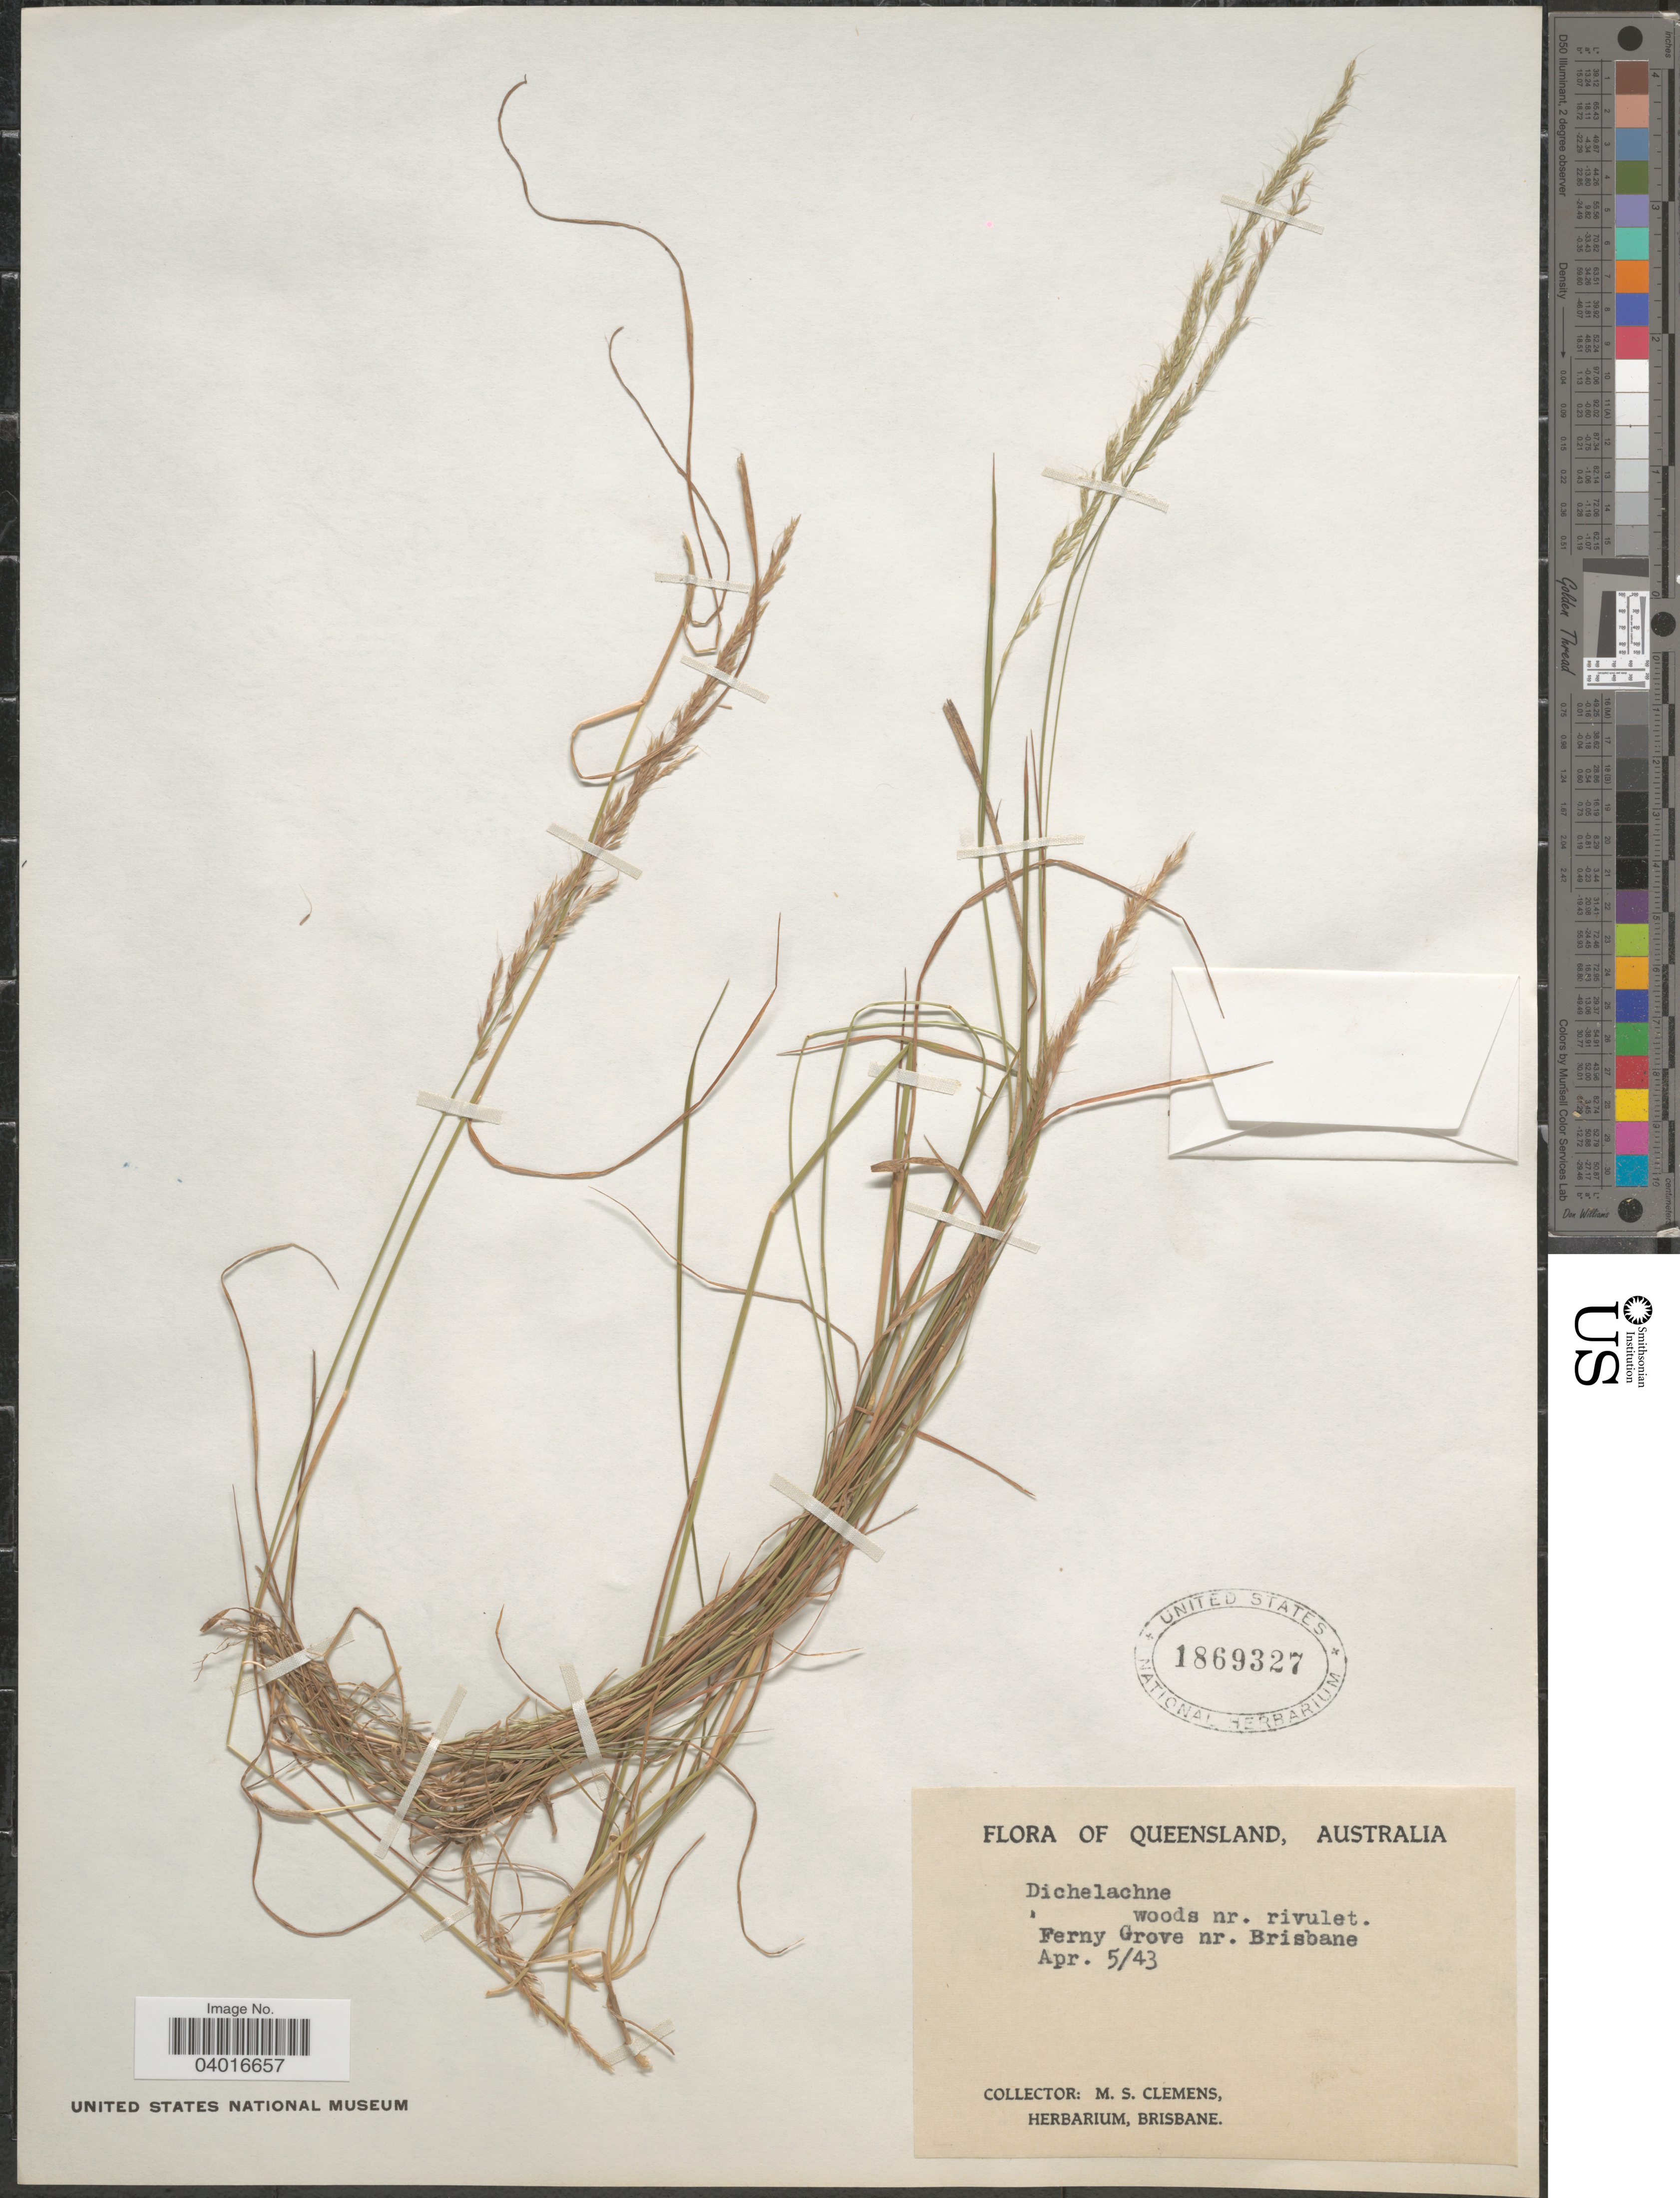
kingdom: Plantae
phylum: Tracheophyta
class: Liliopsida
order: Poales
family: Poaceae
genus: Dichelachne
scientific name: Dichelachne sp.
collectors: M. S. Clemens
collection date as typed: Transcribed d/m/y: 5/4/43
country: Australia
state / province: Queensland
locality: Ferny Grove nr. Brisbane.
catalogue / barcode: US 1869327